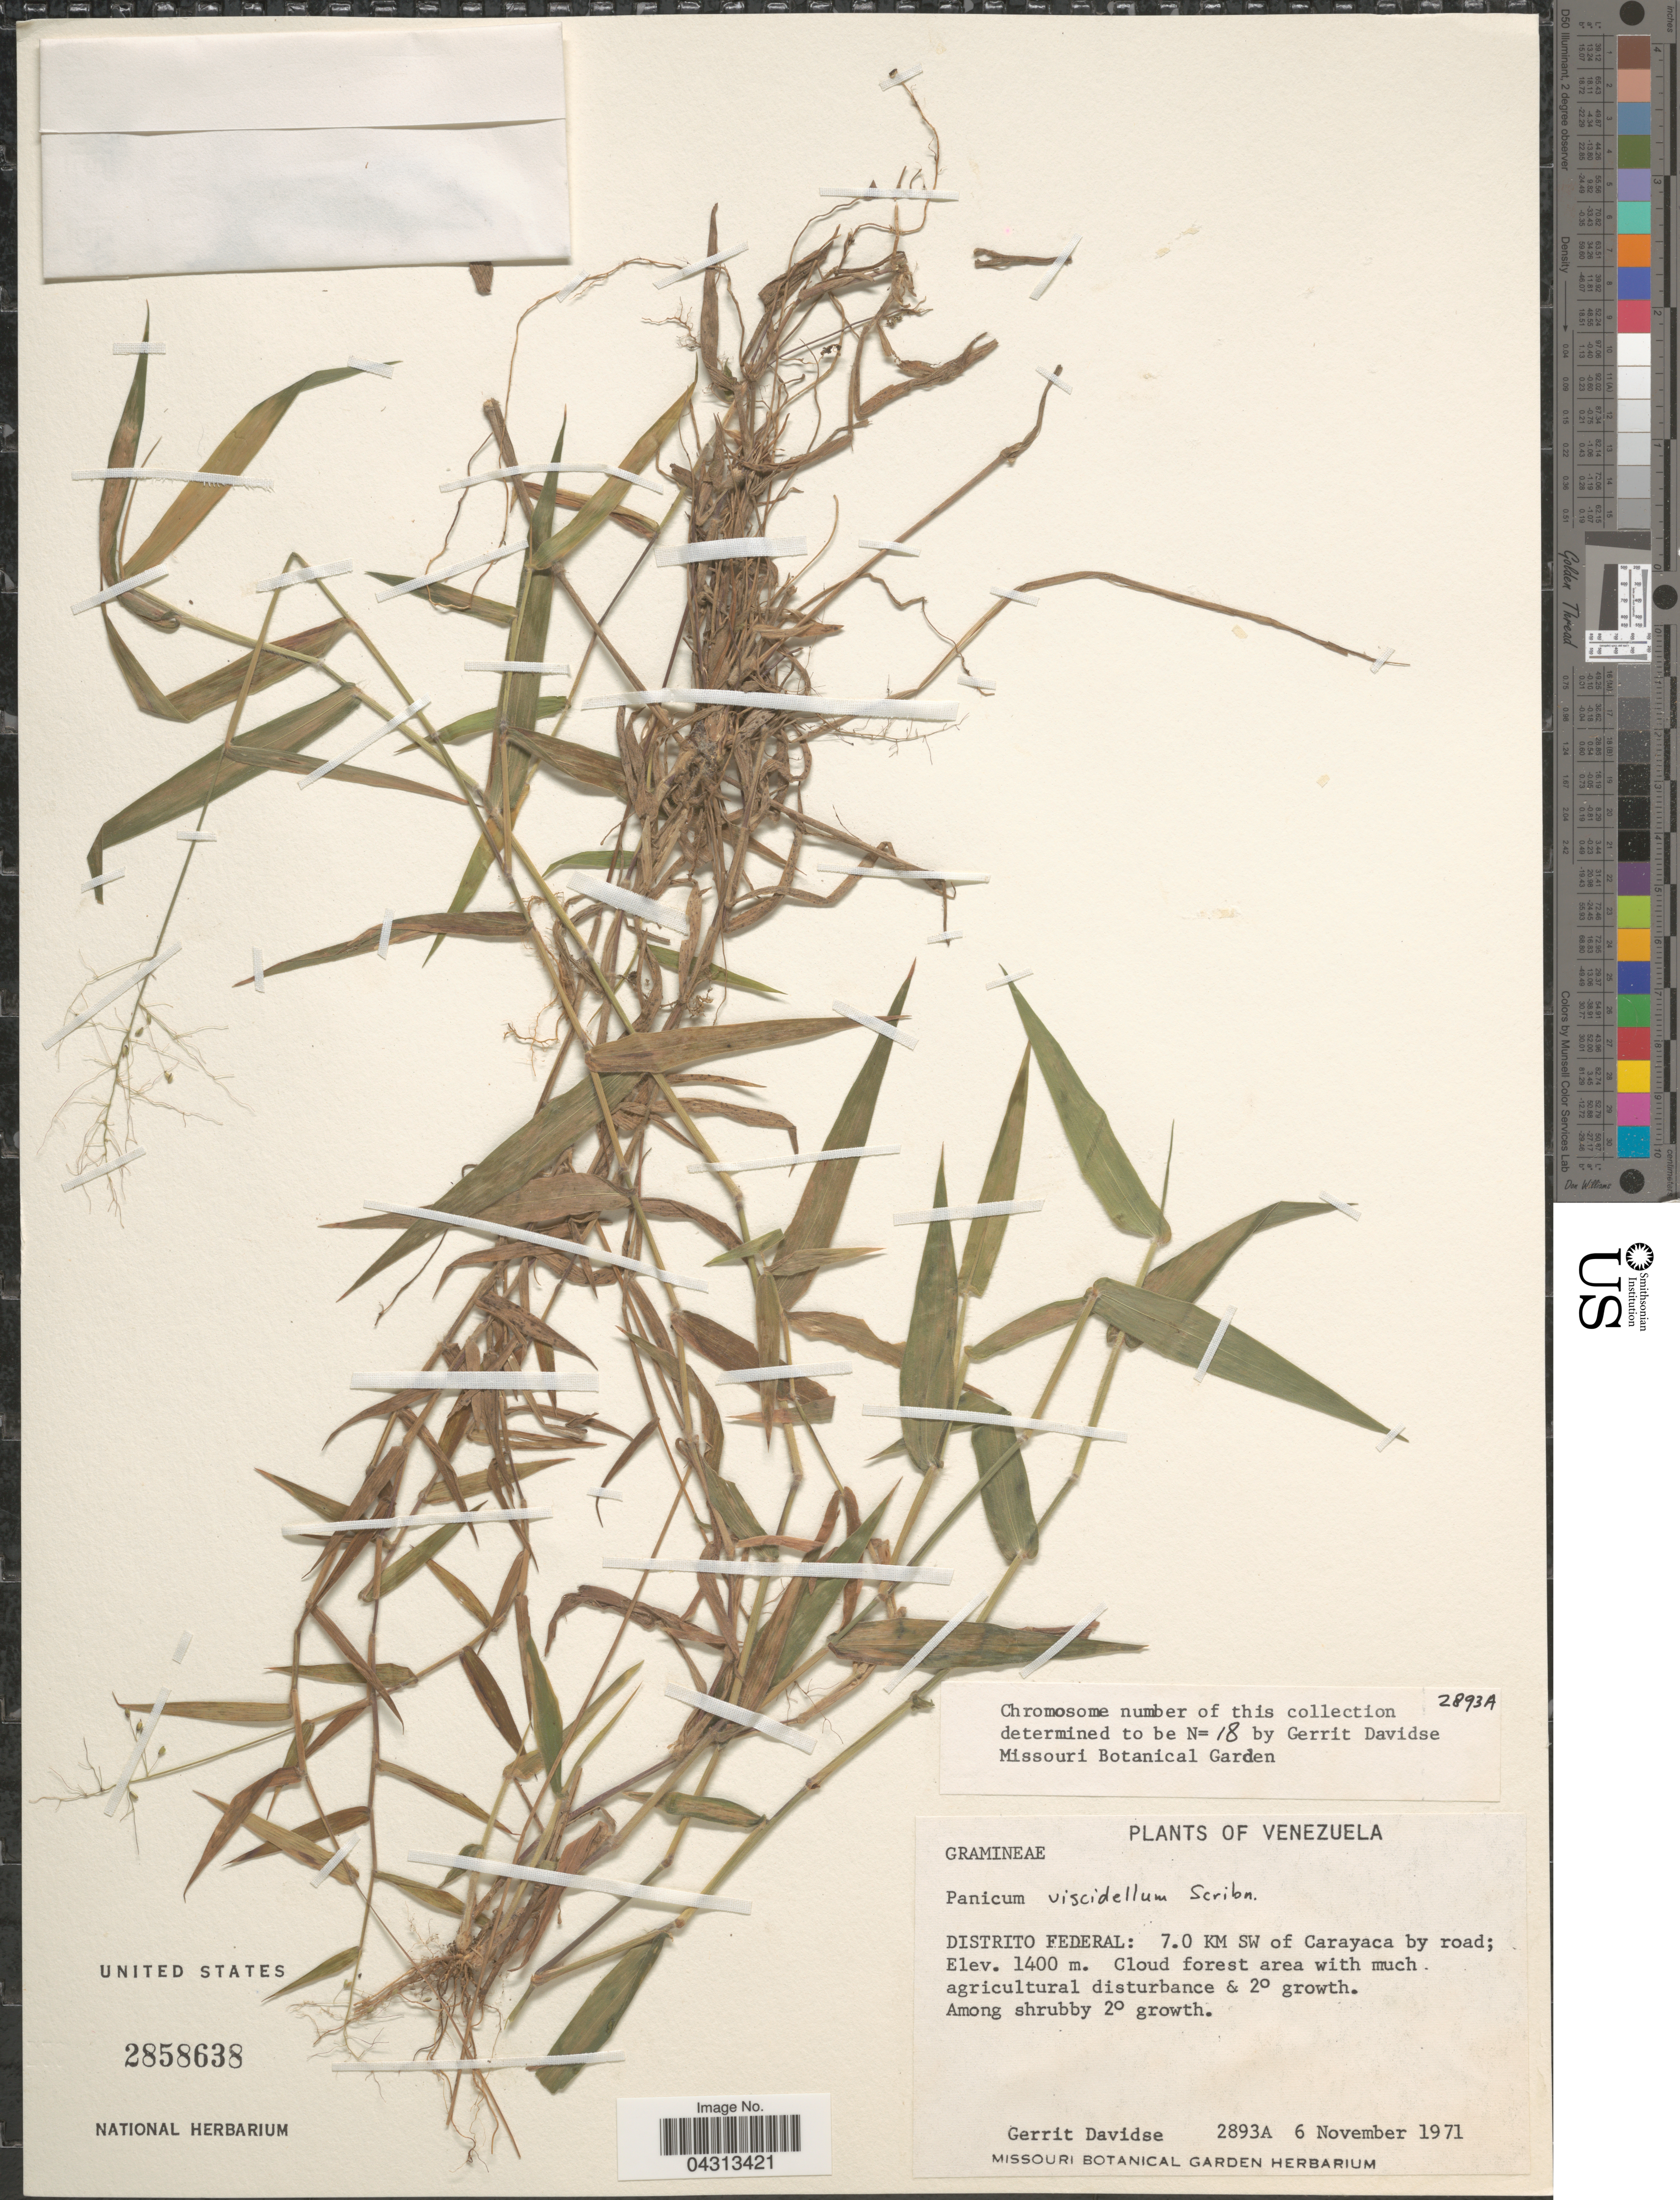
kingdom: Plantae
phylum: Tracheophyta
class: Liliopsida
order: Poales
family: Poaceae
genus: Dichanthelium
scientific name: Dichanthelium viscidellum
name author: (Scribn.) Gould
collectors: G. Davidse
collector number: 2893A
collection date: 1971-11-06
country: Venezuela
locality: Distrito Federal: 7.0 KM SW of Carayaca by road.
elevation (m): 1400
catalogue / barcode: US 2858638